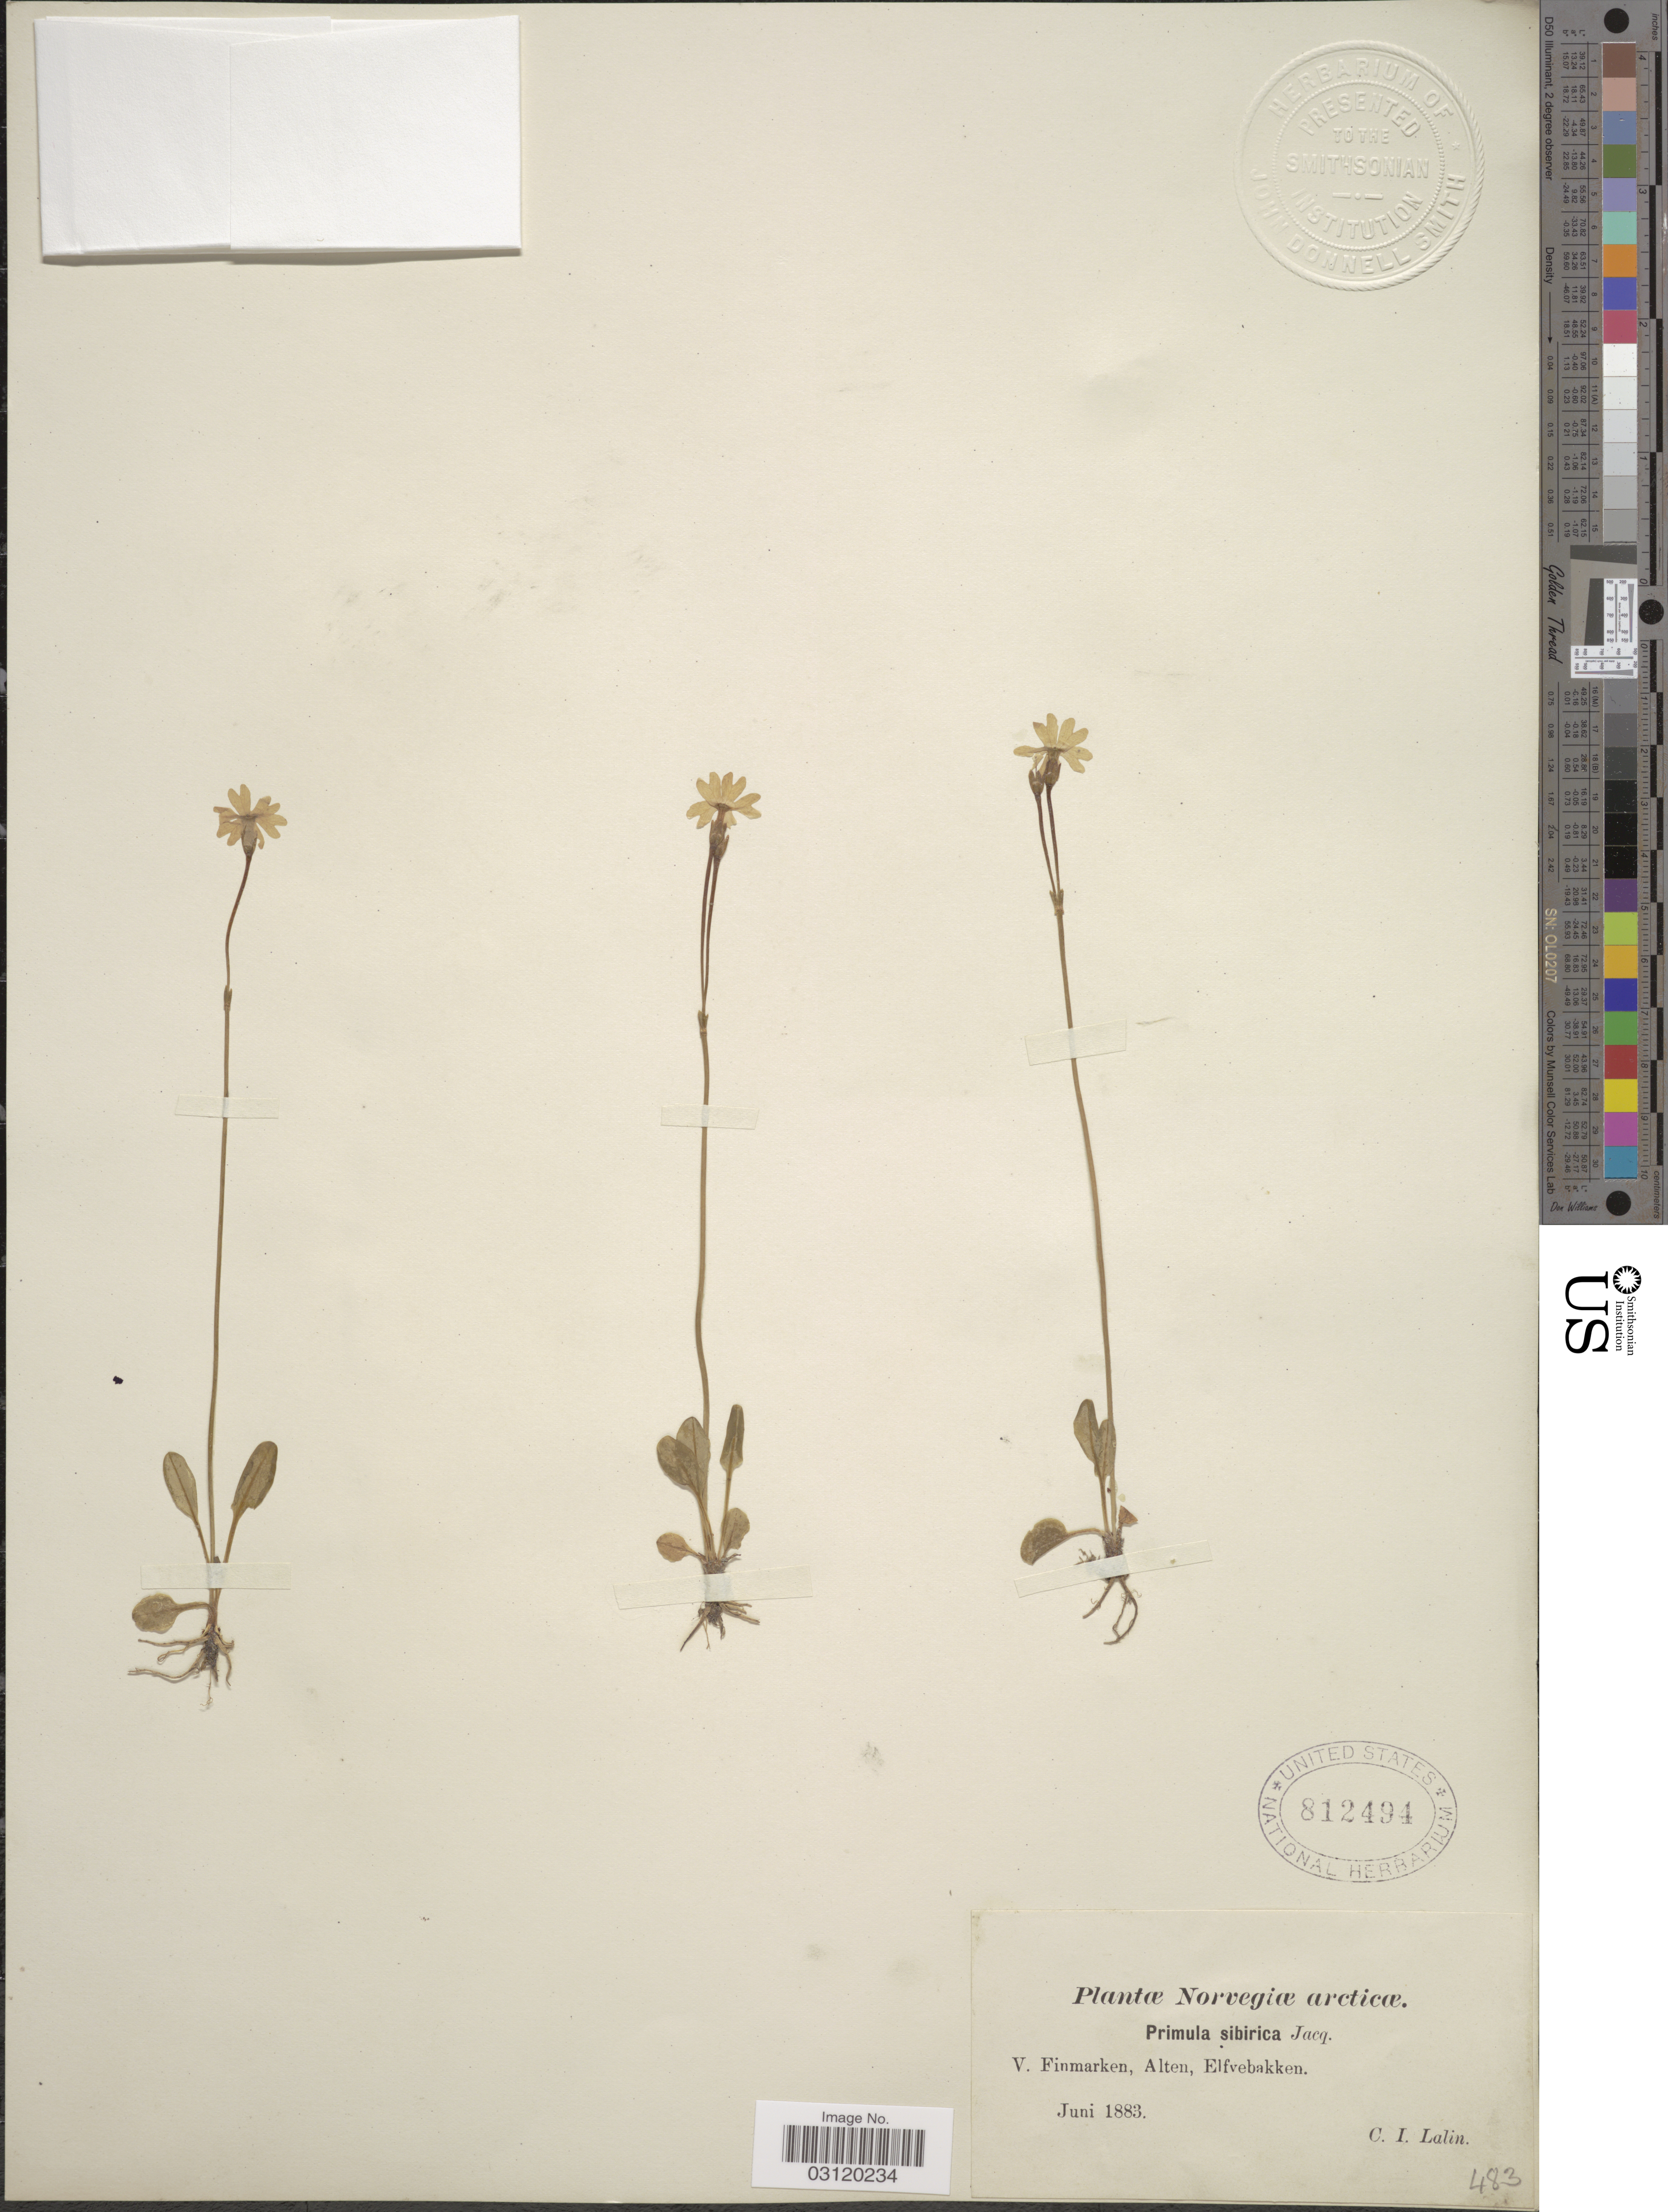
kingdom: Plantae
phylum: Tracheophyta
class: Magnoliopsida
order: Ericales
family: Primulaceae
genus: Primula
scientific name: Primula sibirica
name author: Wulfen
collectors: C. Lalin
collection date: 1883-06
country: Norway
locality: Norvegia arcticæ, V. Finmarken, Alten, Elfvebakken.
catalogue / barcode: US 812494